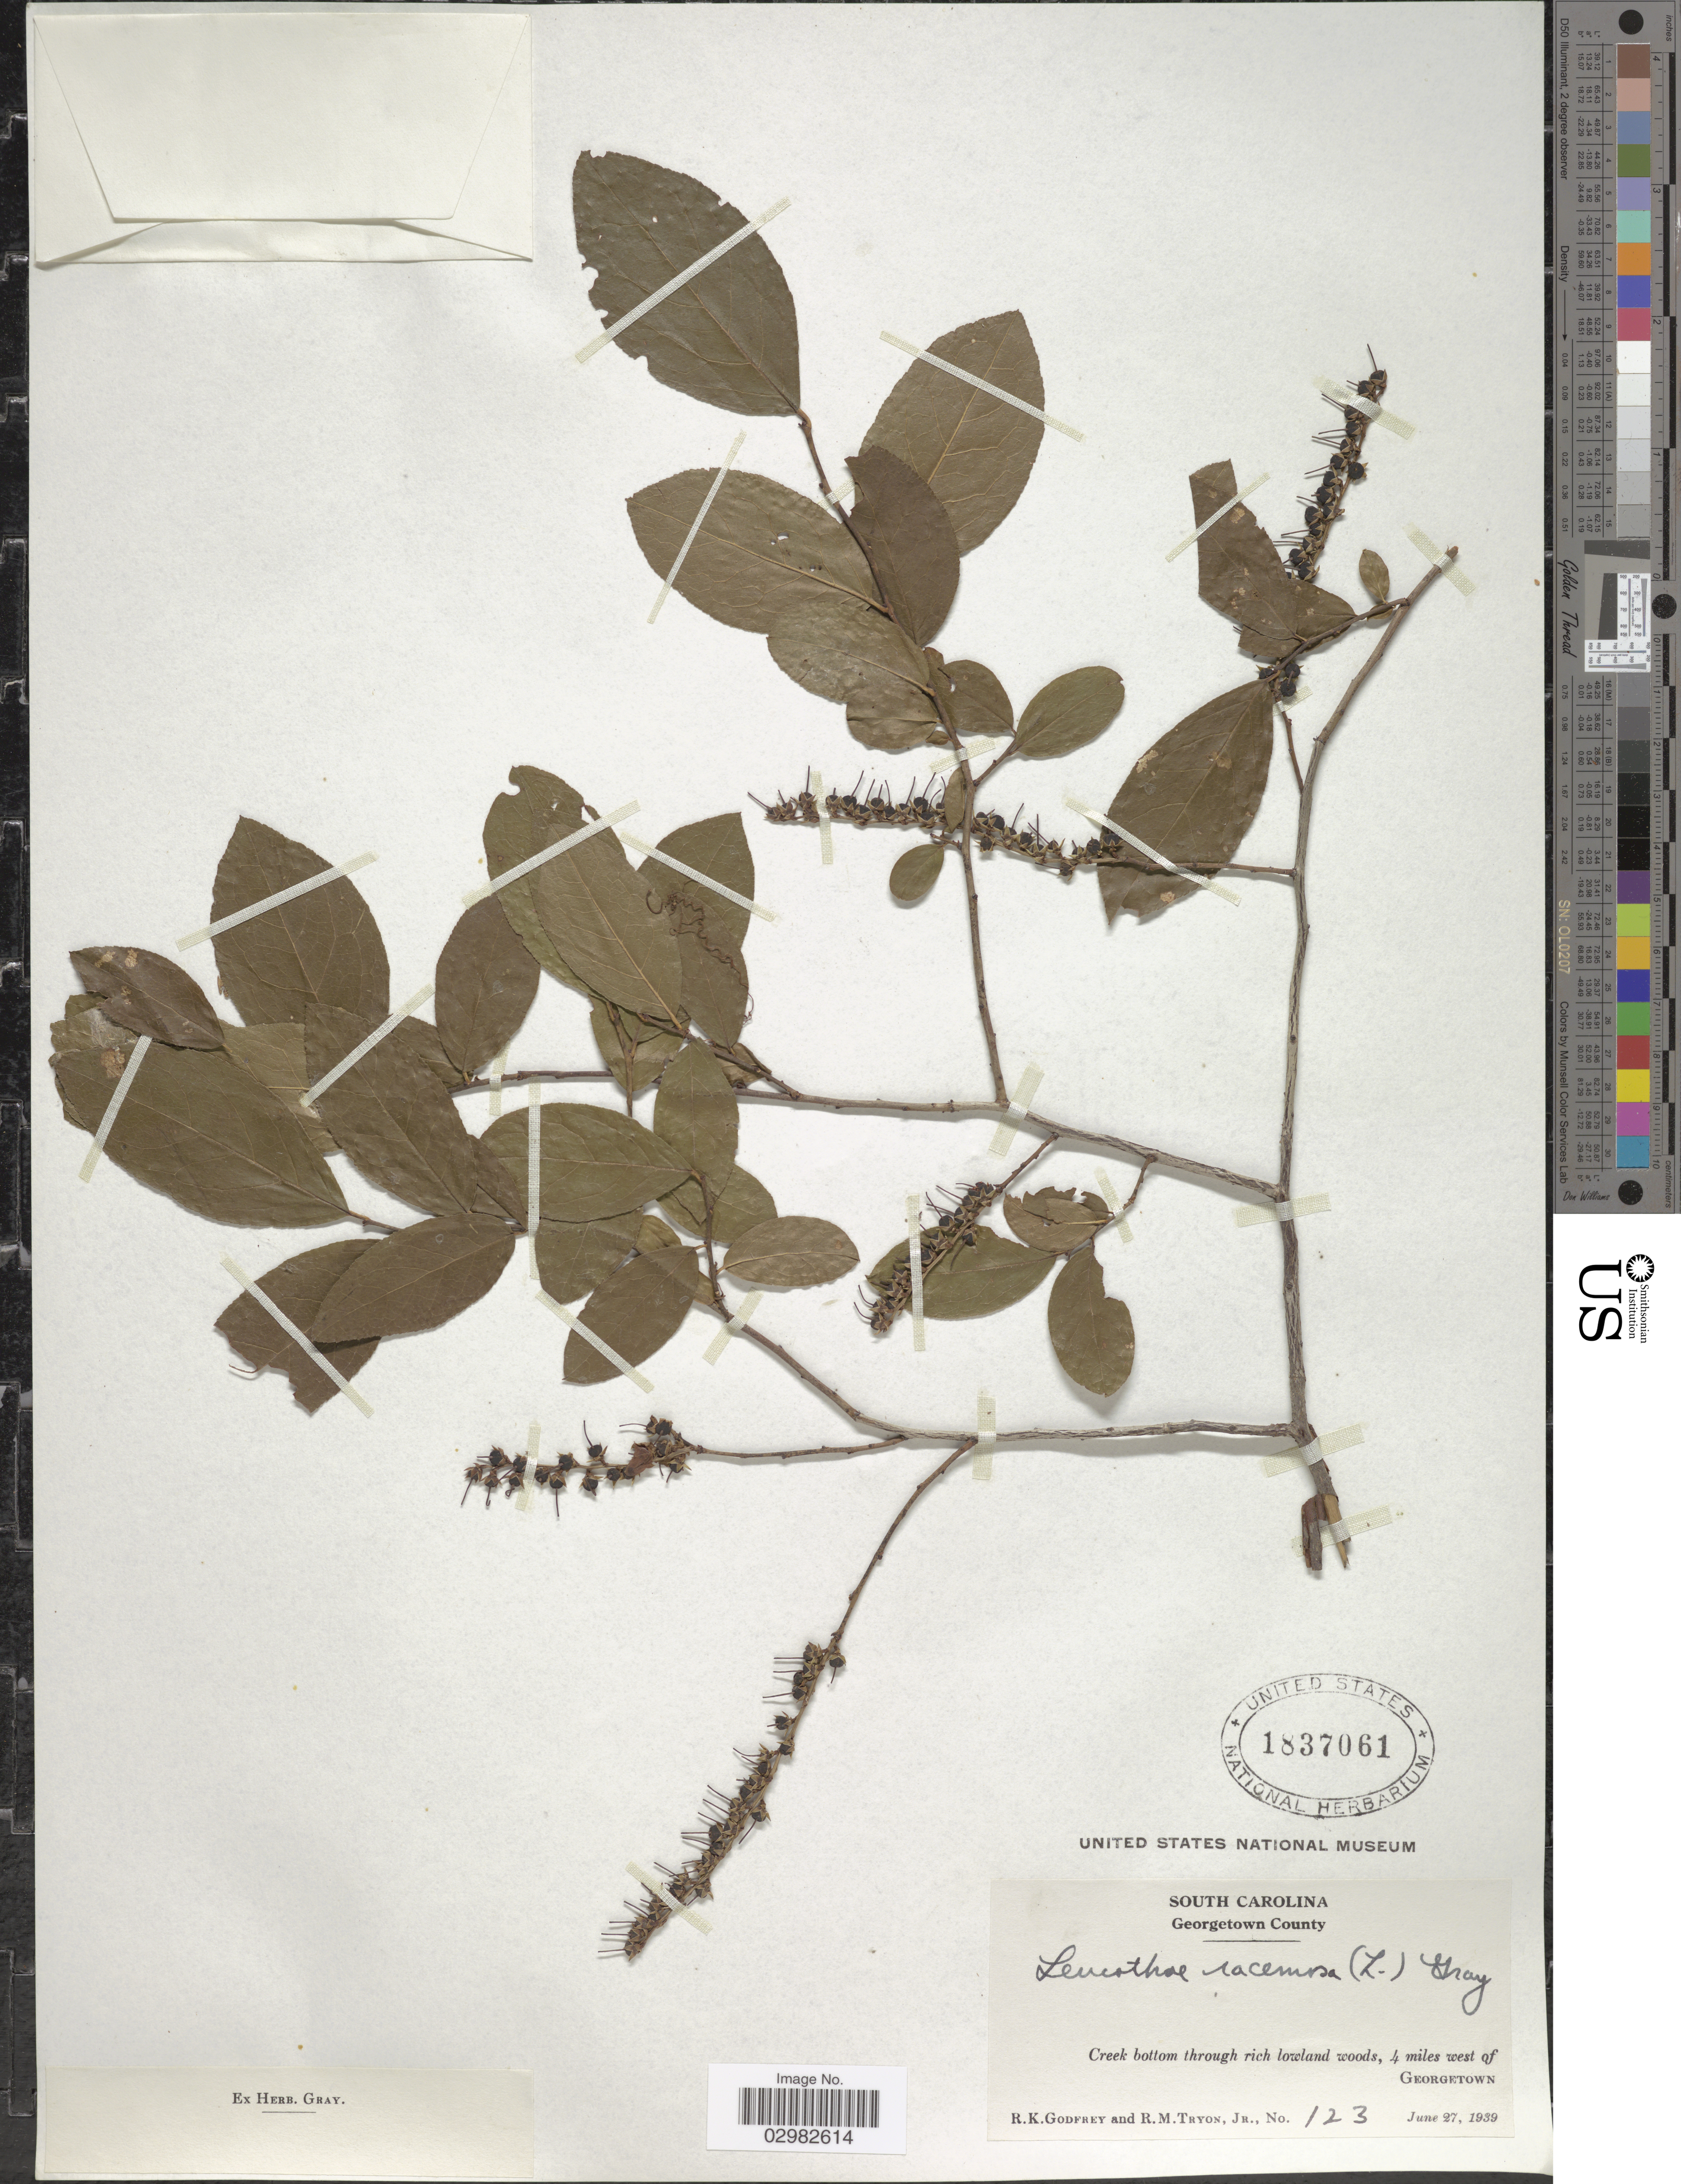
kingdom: Plantae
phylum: Tracheophyta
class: Magnoliopsida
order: Ericales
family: Ericaceae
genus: Leucothoe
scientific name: Leucothoë racemosa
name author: (L.) A. Gray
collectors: R. K. Godfrey & R. Tryon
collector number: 123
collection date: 1939-06-27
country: United States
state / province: South Carolina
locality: Georgetown County, Creek bottom through rich lowland woods, 4 miles west of Georgetown.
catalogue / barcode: US 1837061